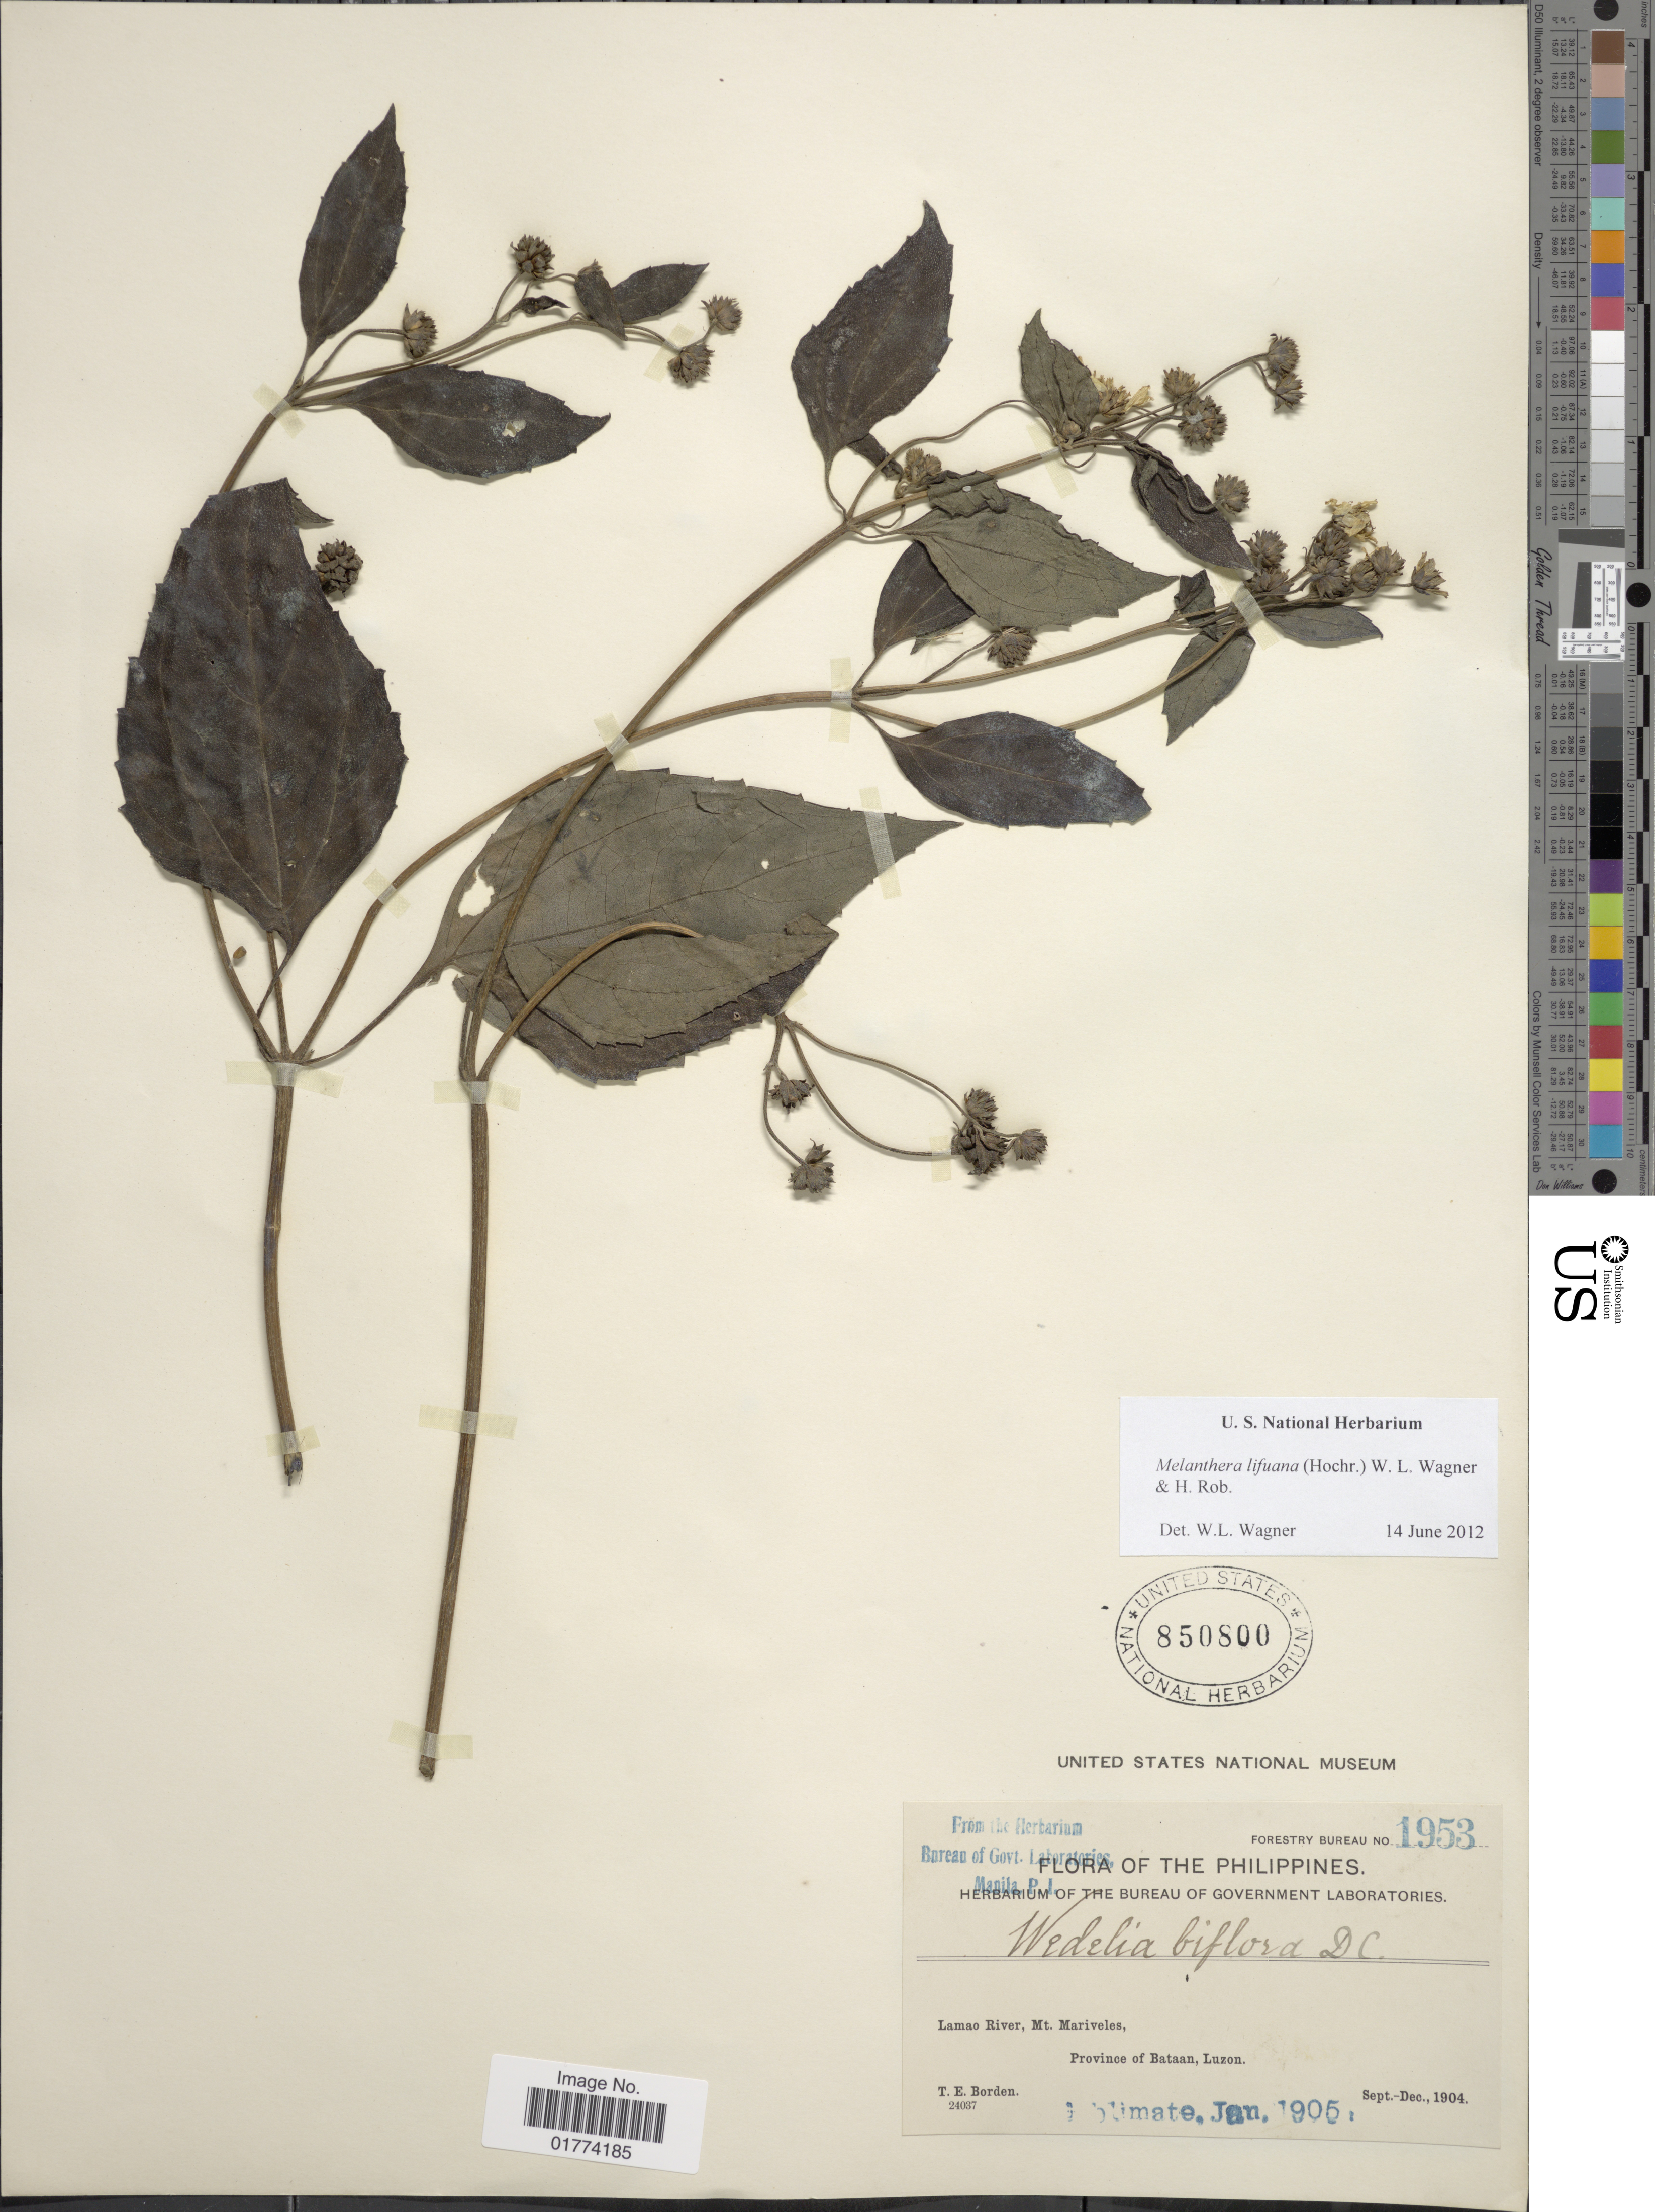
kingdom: Plantae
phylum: Tracheophyta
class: Magnoliopsida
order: Asterales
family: Asteraceae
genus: Wollastonia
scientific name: Wollastonia biflora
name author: (L.) DC.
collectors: T. E. Borden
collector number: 1953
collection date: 1904-09/1904-12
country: Philippines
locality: Lamao River, Mt. Mariveles, Province of Bataan, Luzon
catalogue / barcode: US 850800